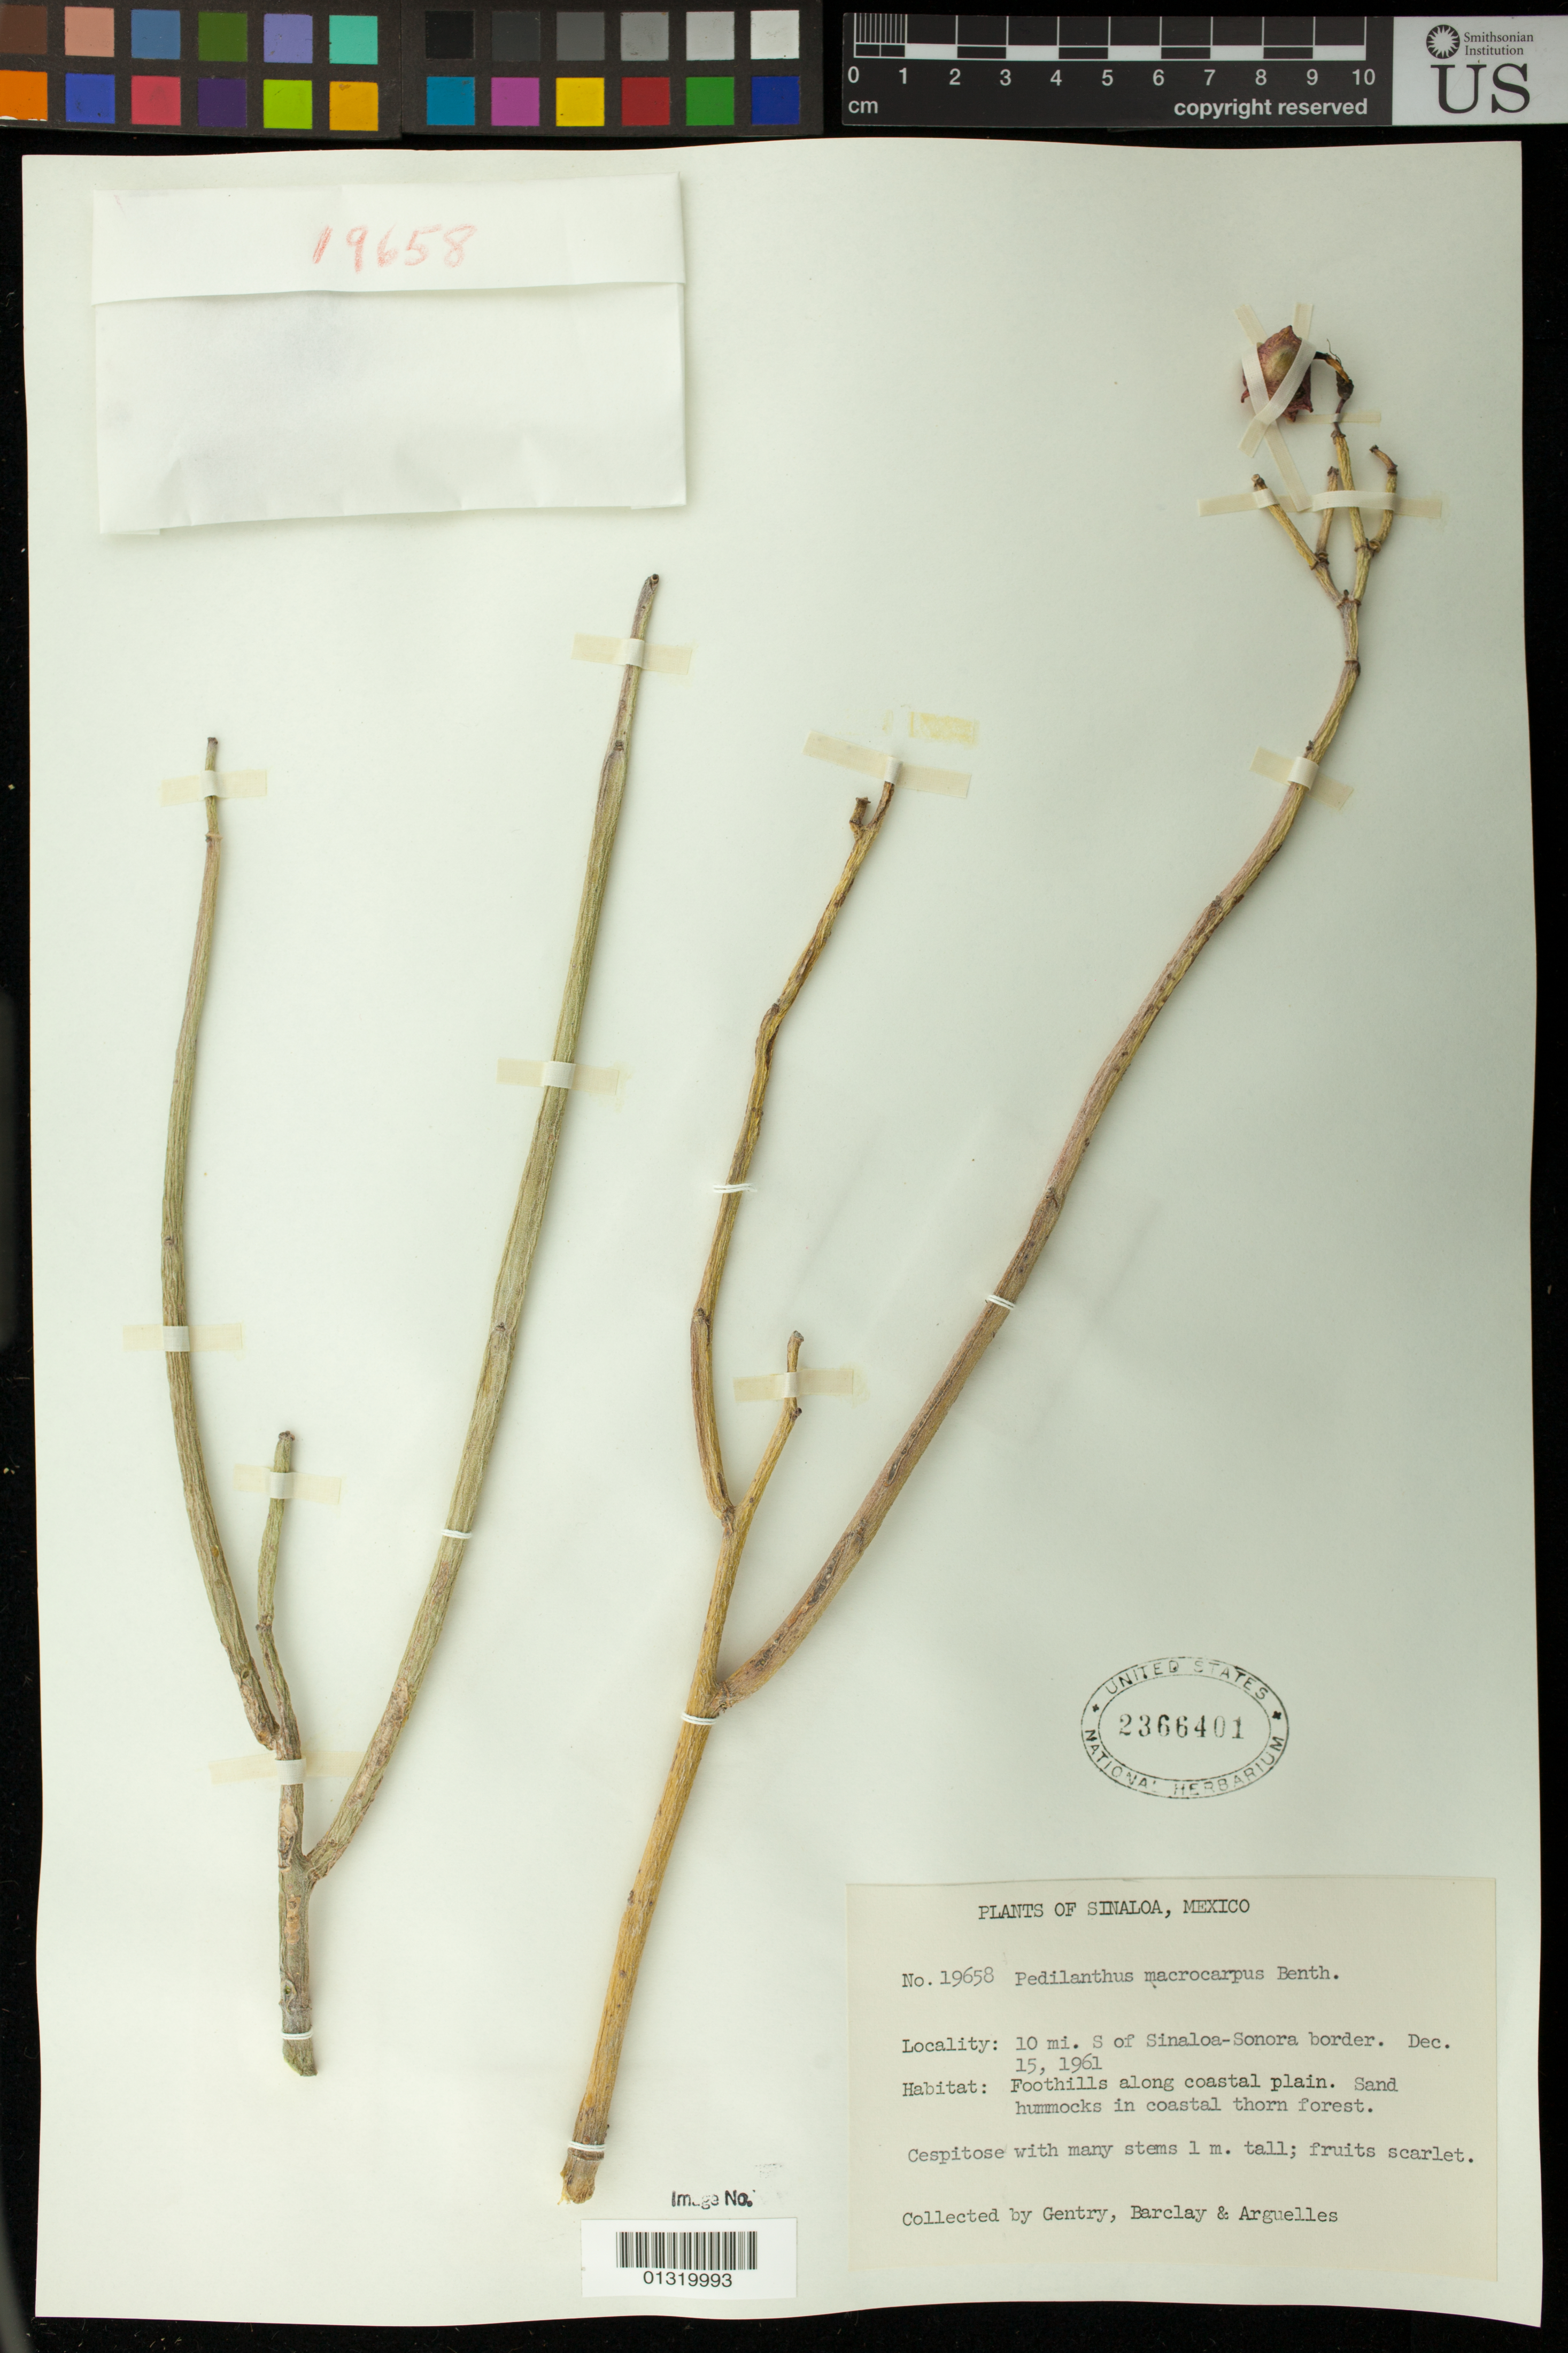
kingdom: Plantae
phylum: Tracheophyta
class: Magnoliopsida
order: Malpighiales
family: Euphorbiaceae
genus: Pedilanthus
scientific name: Pedilanthus macrocarpus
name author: Benth.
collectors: Gentry, --, -- Barclay & Arguelles, --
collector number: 19658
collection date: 1961-12-15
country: Mexico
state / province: Sinaloa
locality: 10 mi. S of Sinaloa-Sonora border.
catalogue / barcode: US 2366401